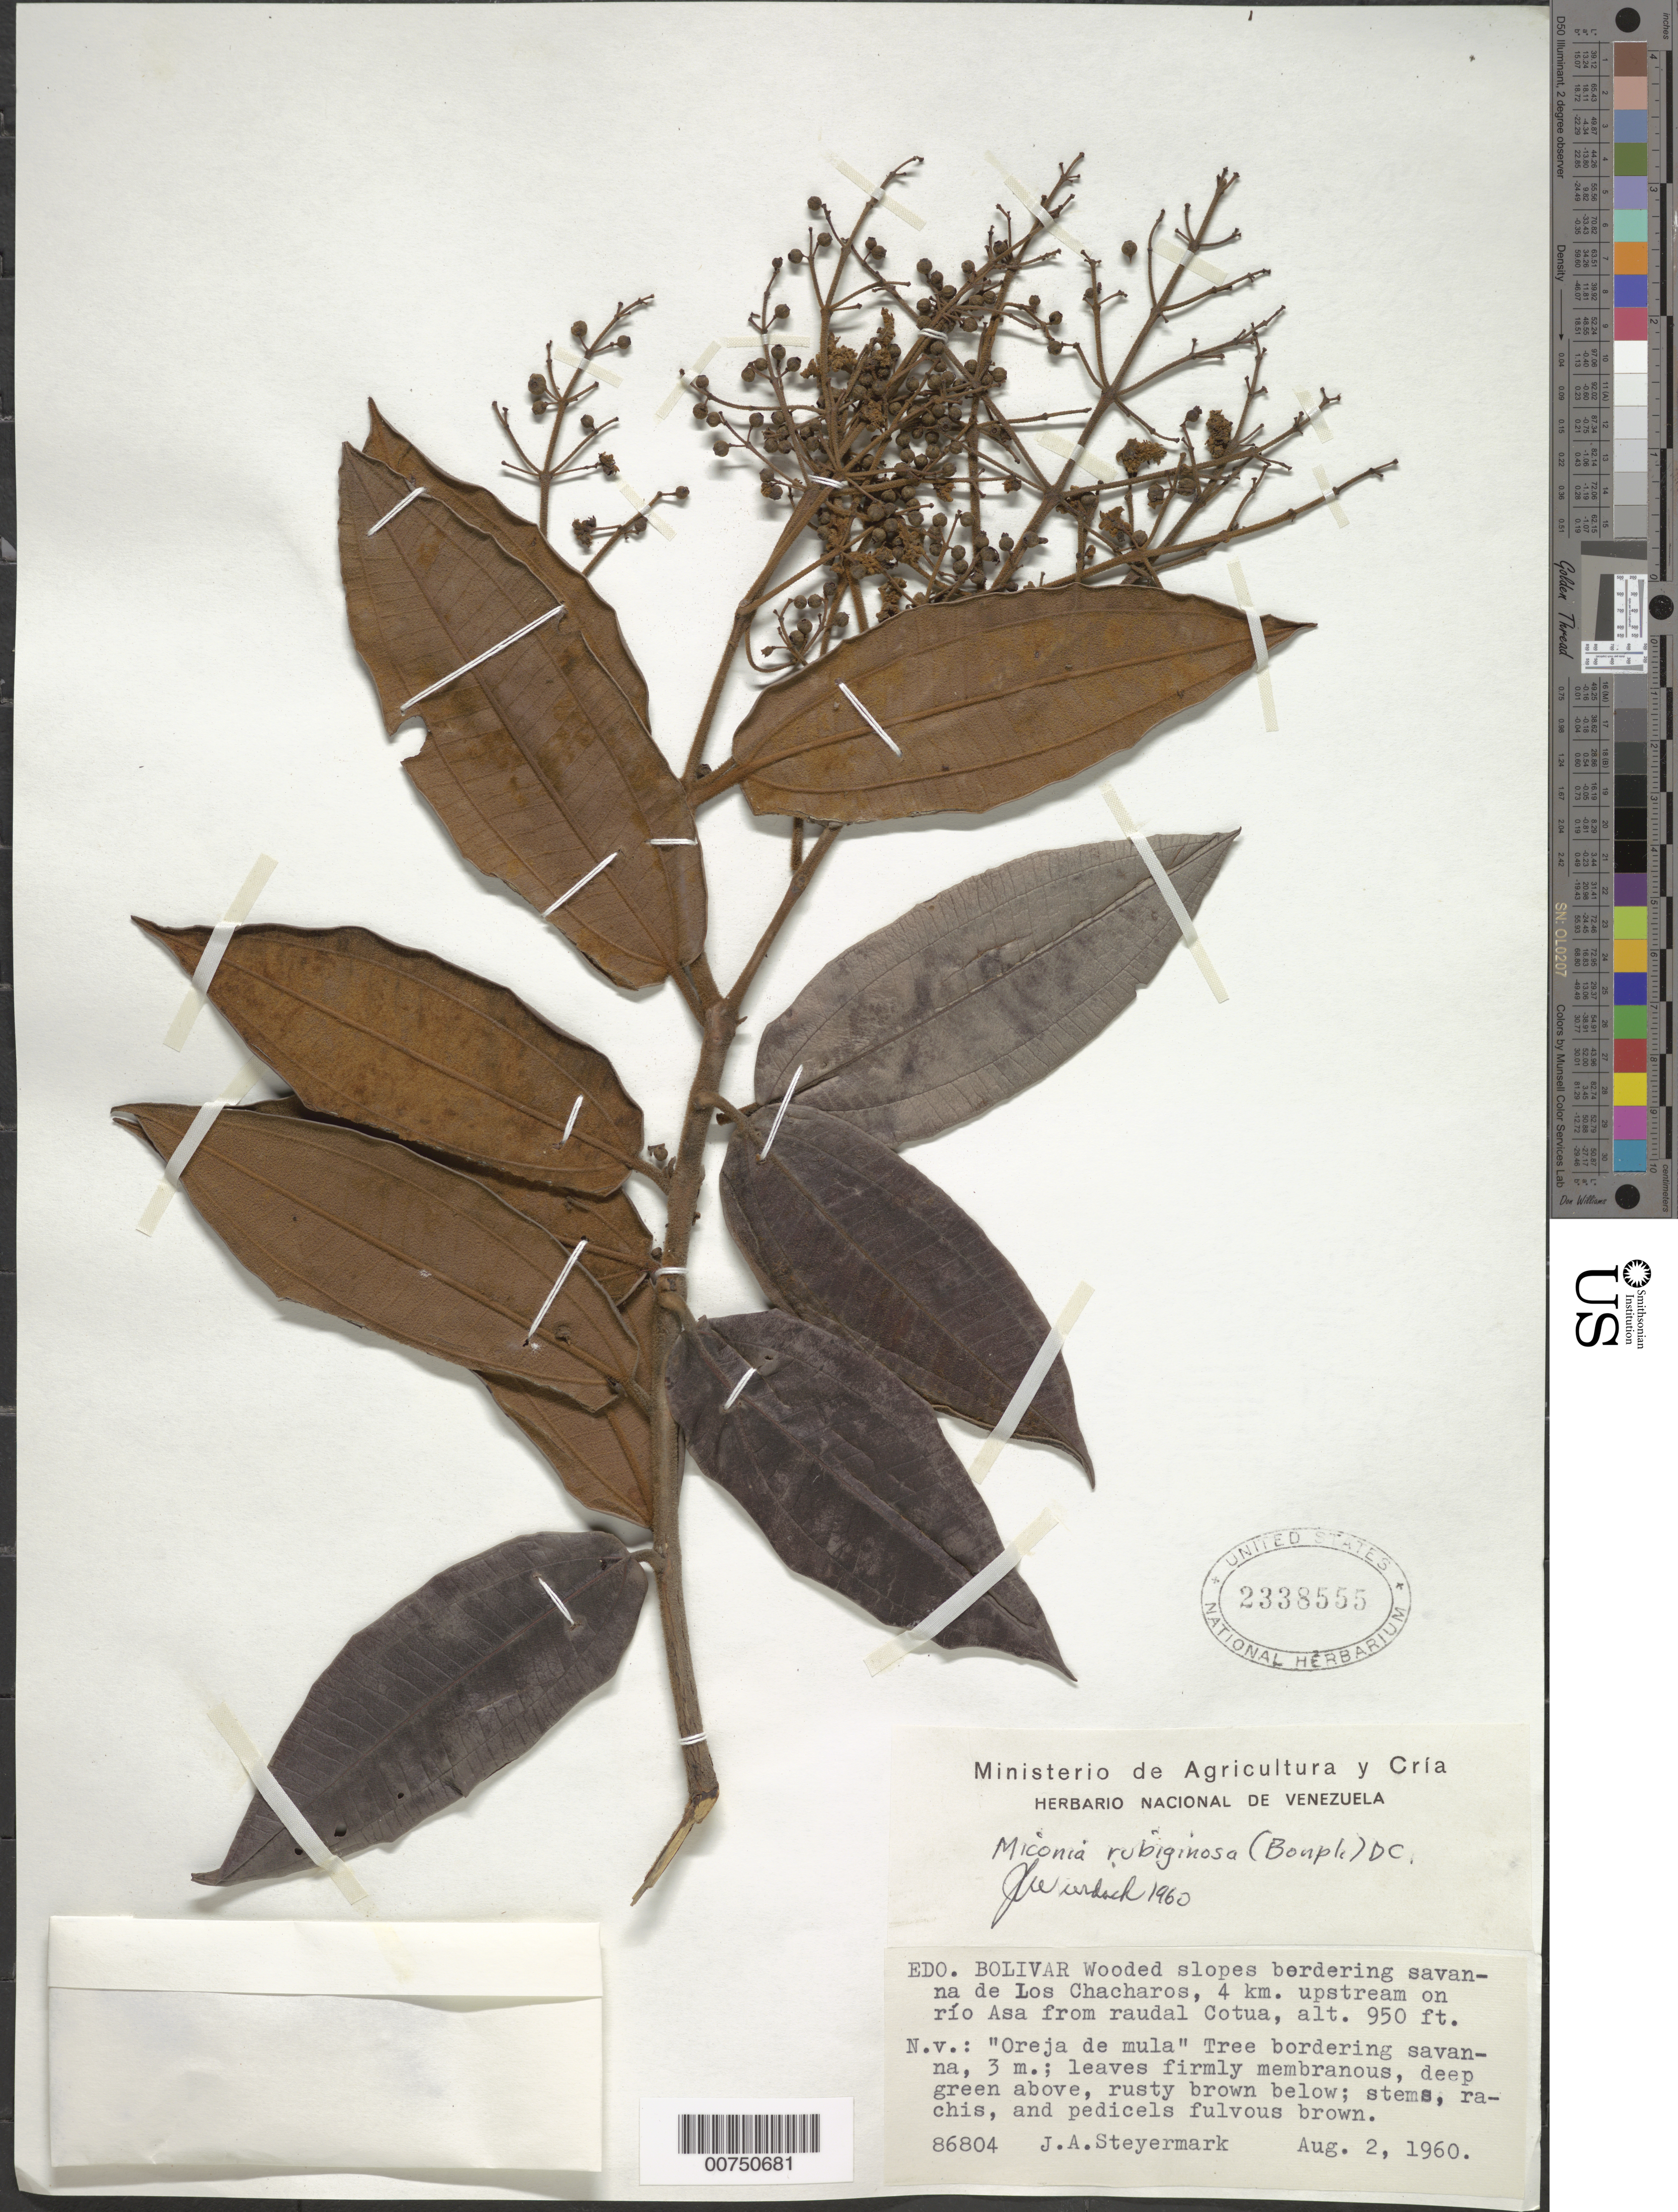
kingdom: Plantae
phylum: Tracheophyta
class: Magnoliopsida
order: Myrtales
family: Melastomataceae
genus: Miconia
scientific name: Miconia rubiginosa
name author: (Bonpl.) DC.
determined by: Wurdack, John J., (US), US (UNITED STATES)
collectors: J. Steyermark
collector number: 86804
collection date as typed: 2-Aug-60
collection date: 1960-08-02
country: Venezuela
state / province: Bolívar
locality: Los Chacharos, 4 km upstream on Río Asa from Raudal Cotua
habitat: Wooded slopes bordering savanna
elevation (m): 290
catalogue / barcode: US 2338555